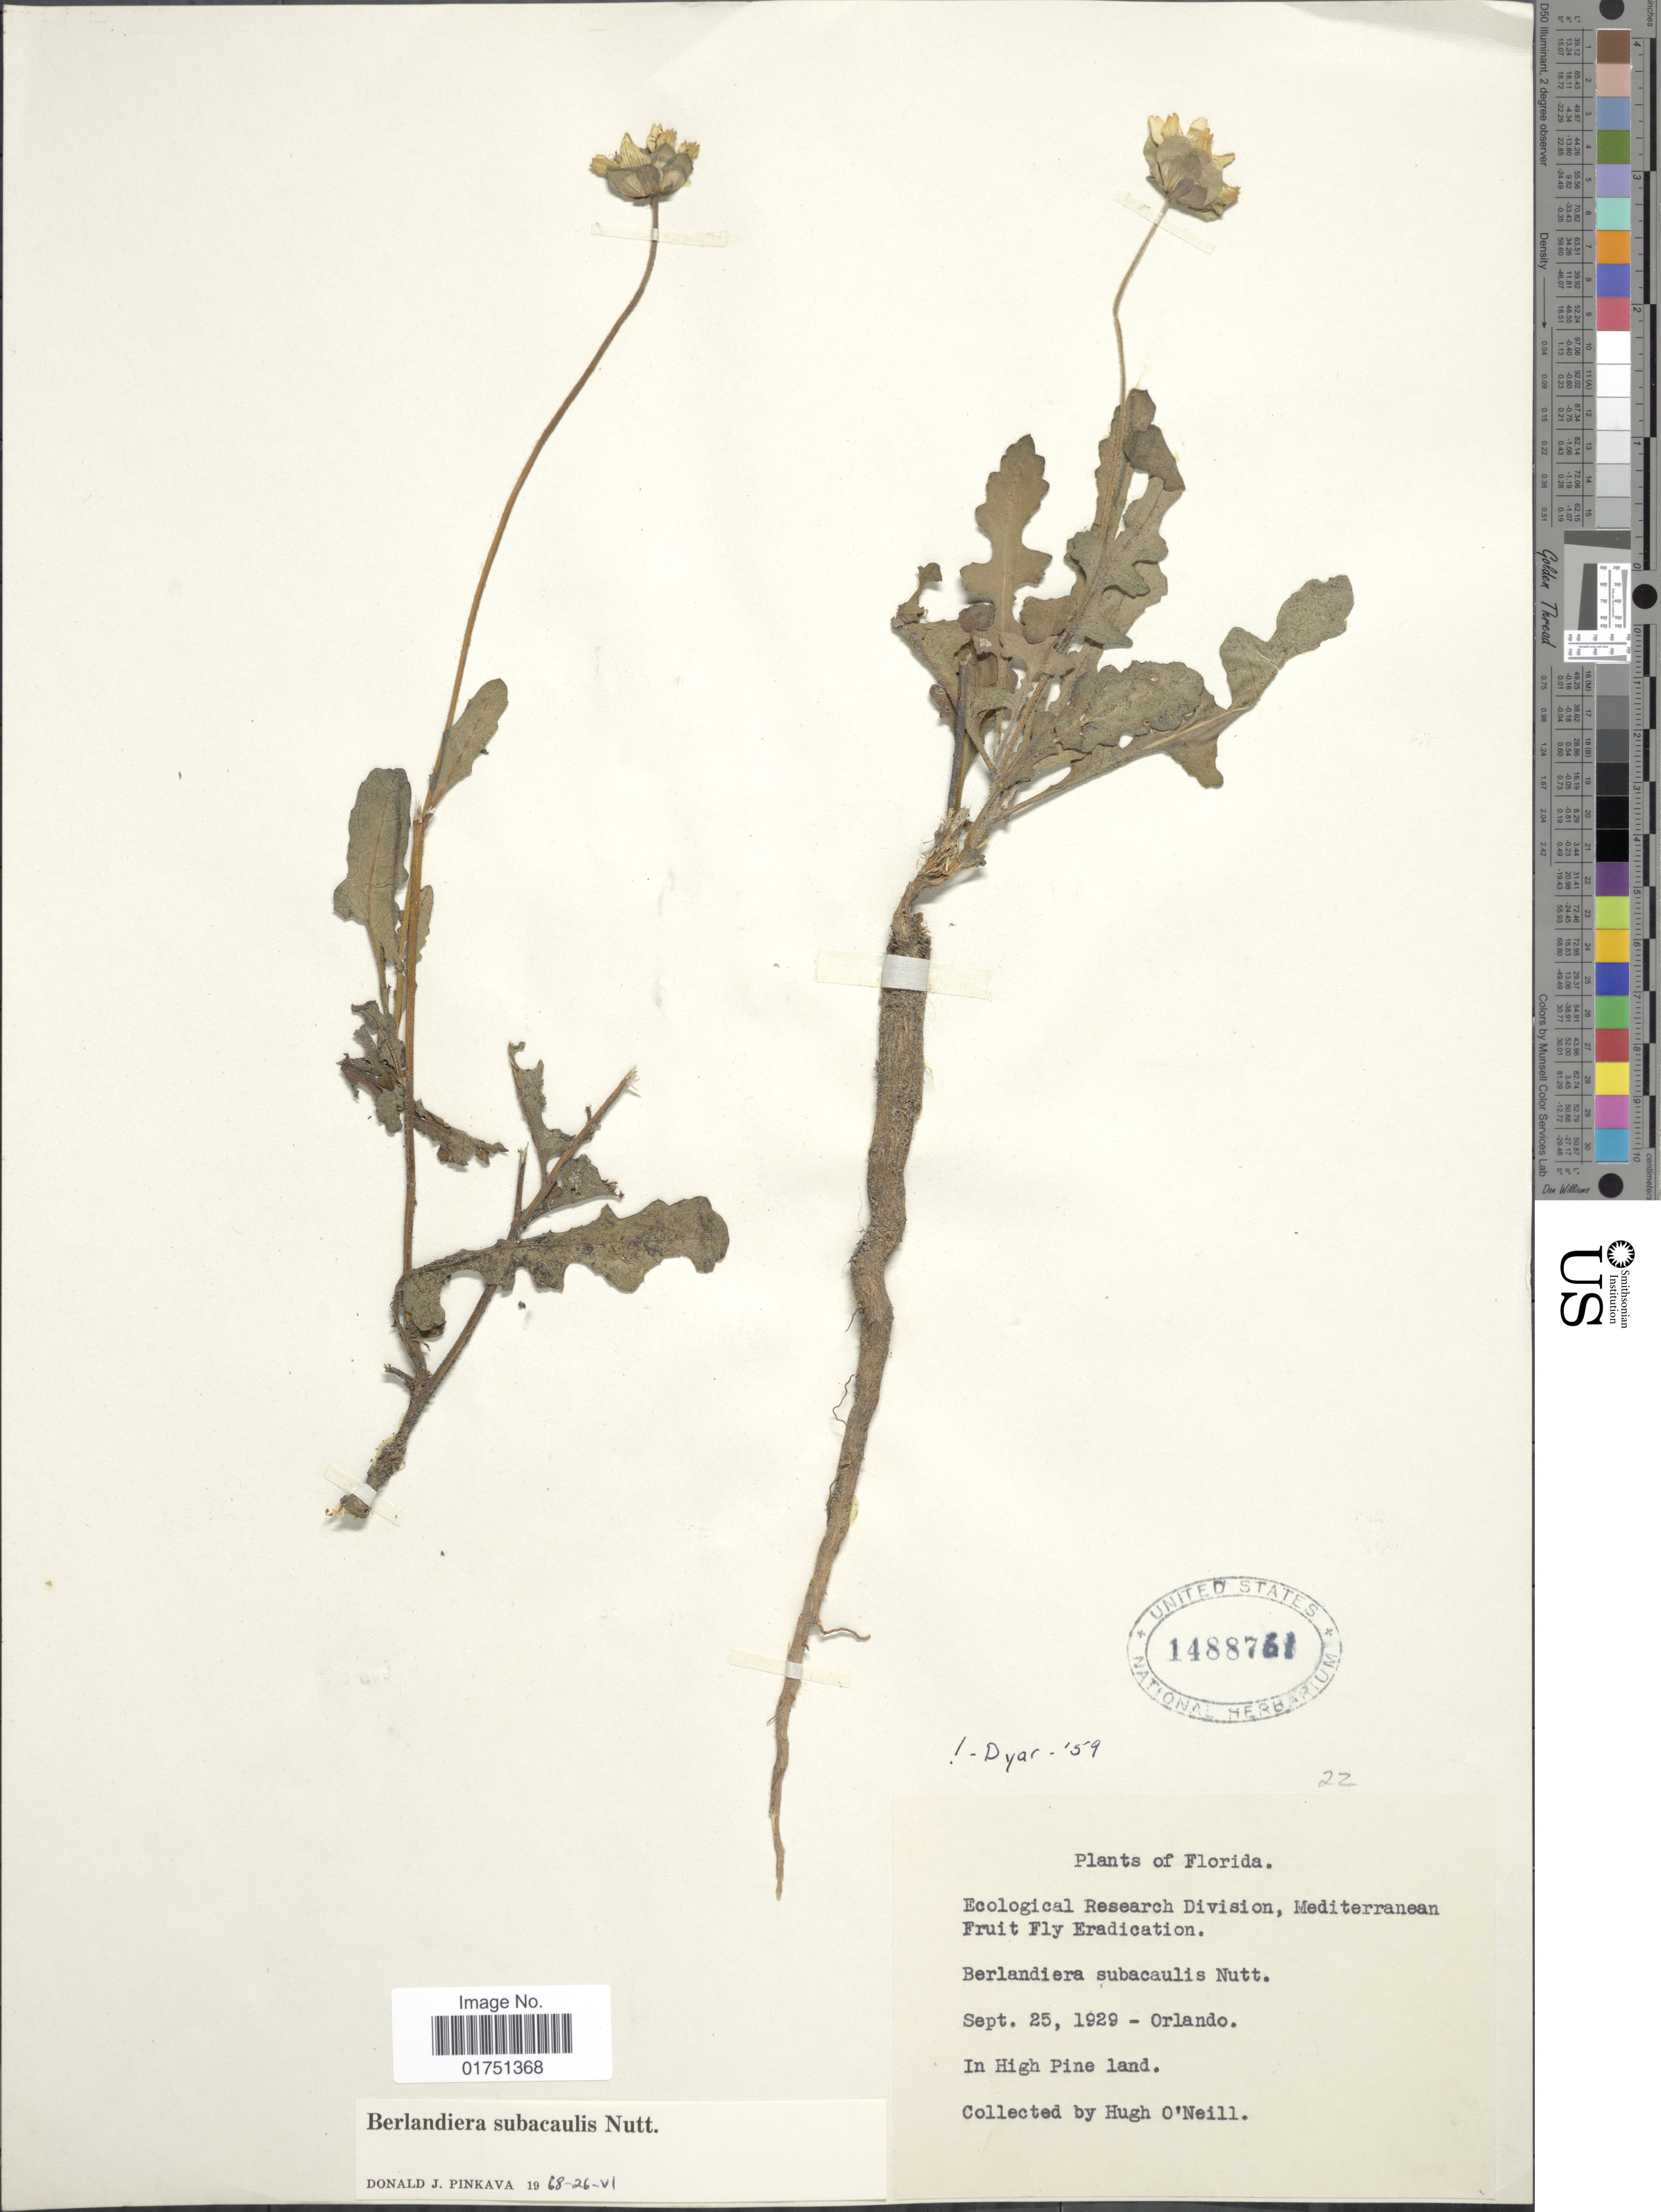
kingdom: Plantae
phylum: Tracheophyta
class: Magnoliopsida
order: Asterales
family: Asteraceae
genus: Berlandiera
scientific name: Berlandiera subacaulis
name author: Nutt.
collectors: H. O'Neill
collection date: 1929-09-25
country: United States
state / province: Florida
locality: Orlando. In High Pine land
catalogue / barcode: US 1488761